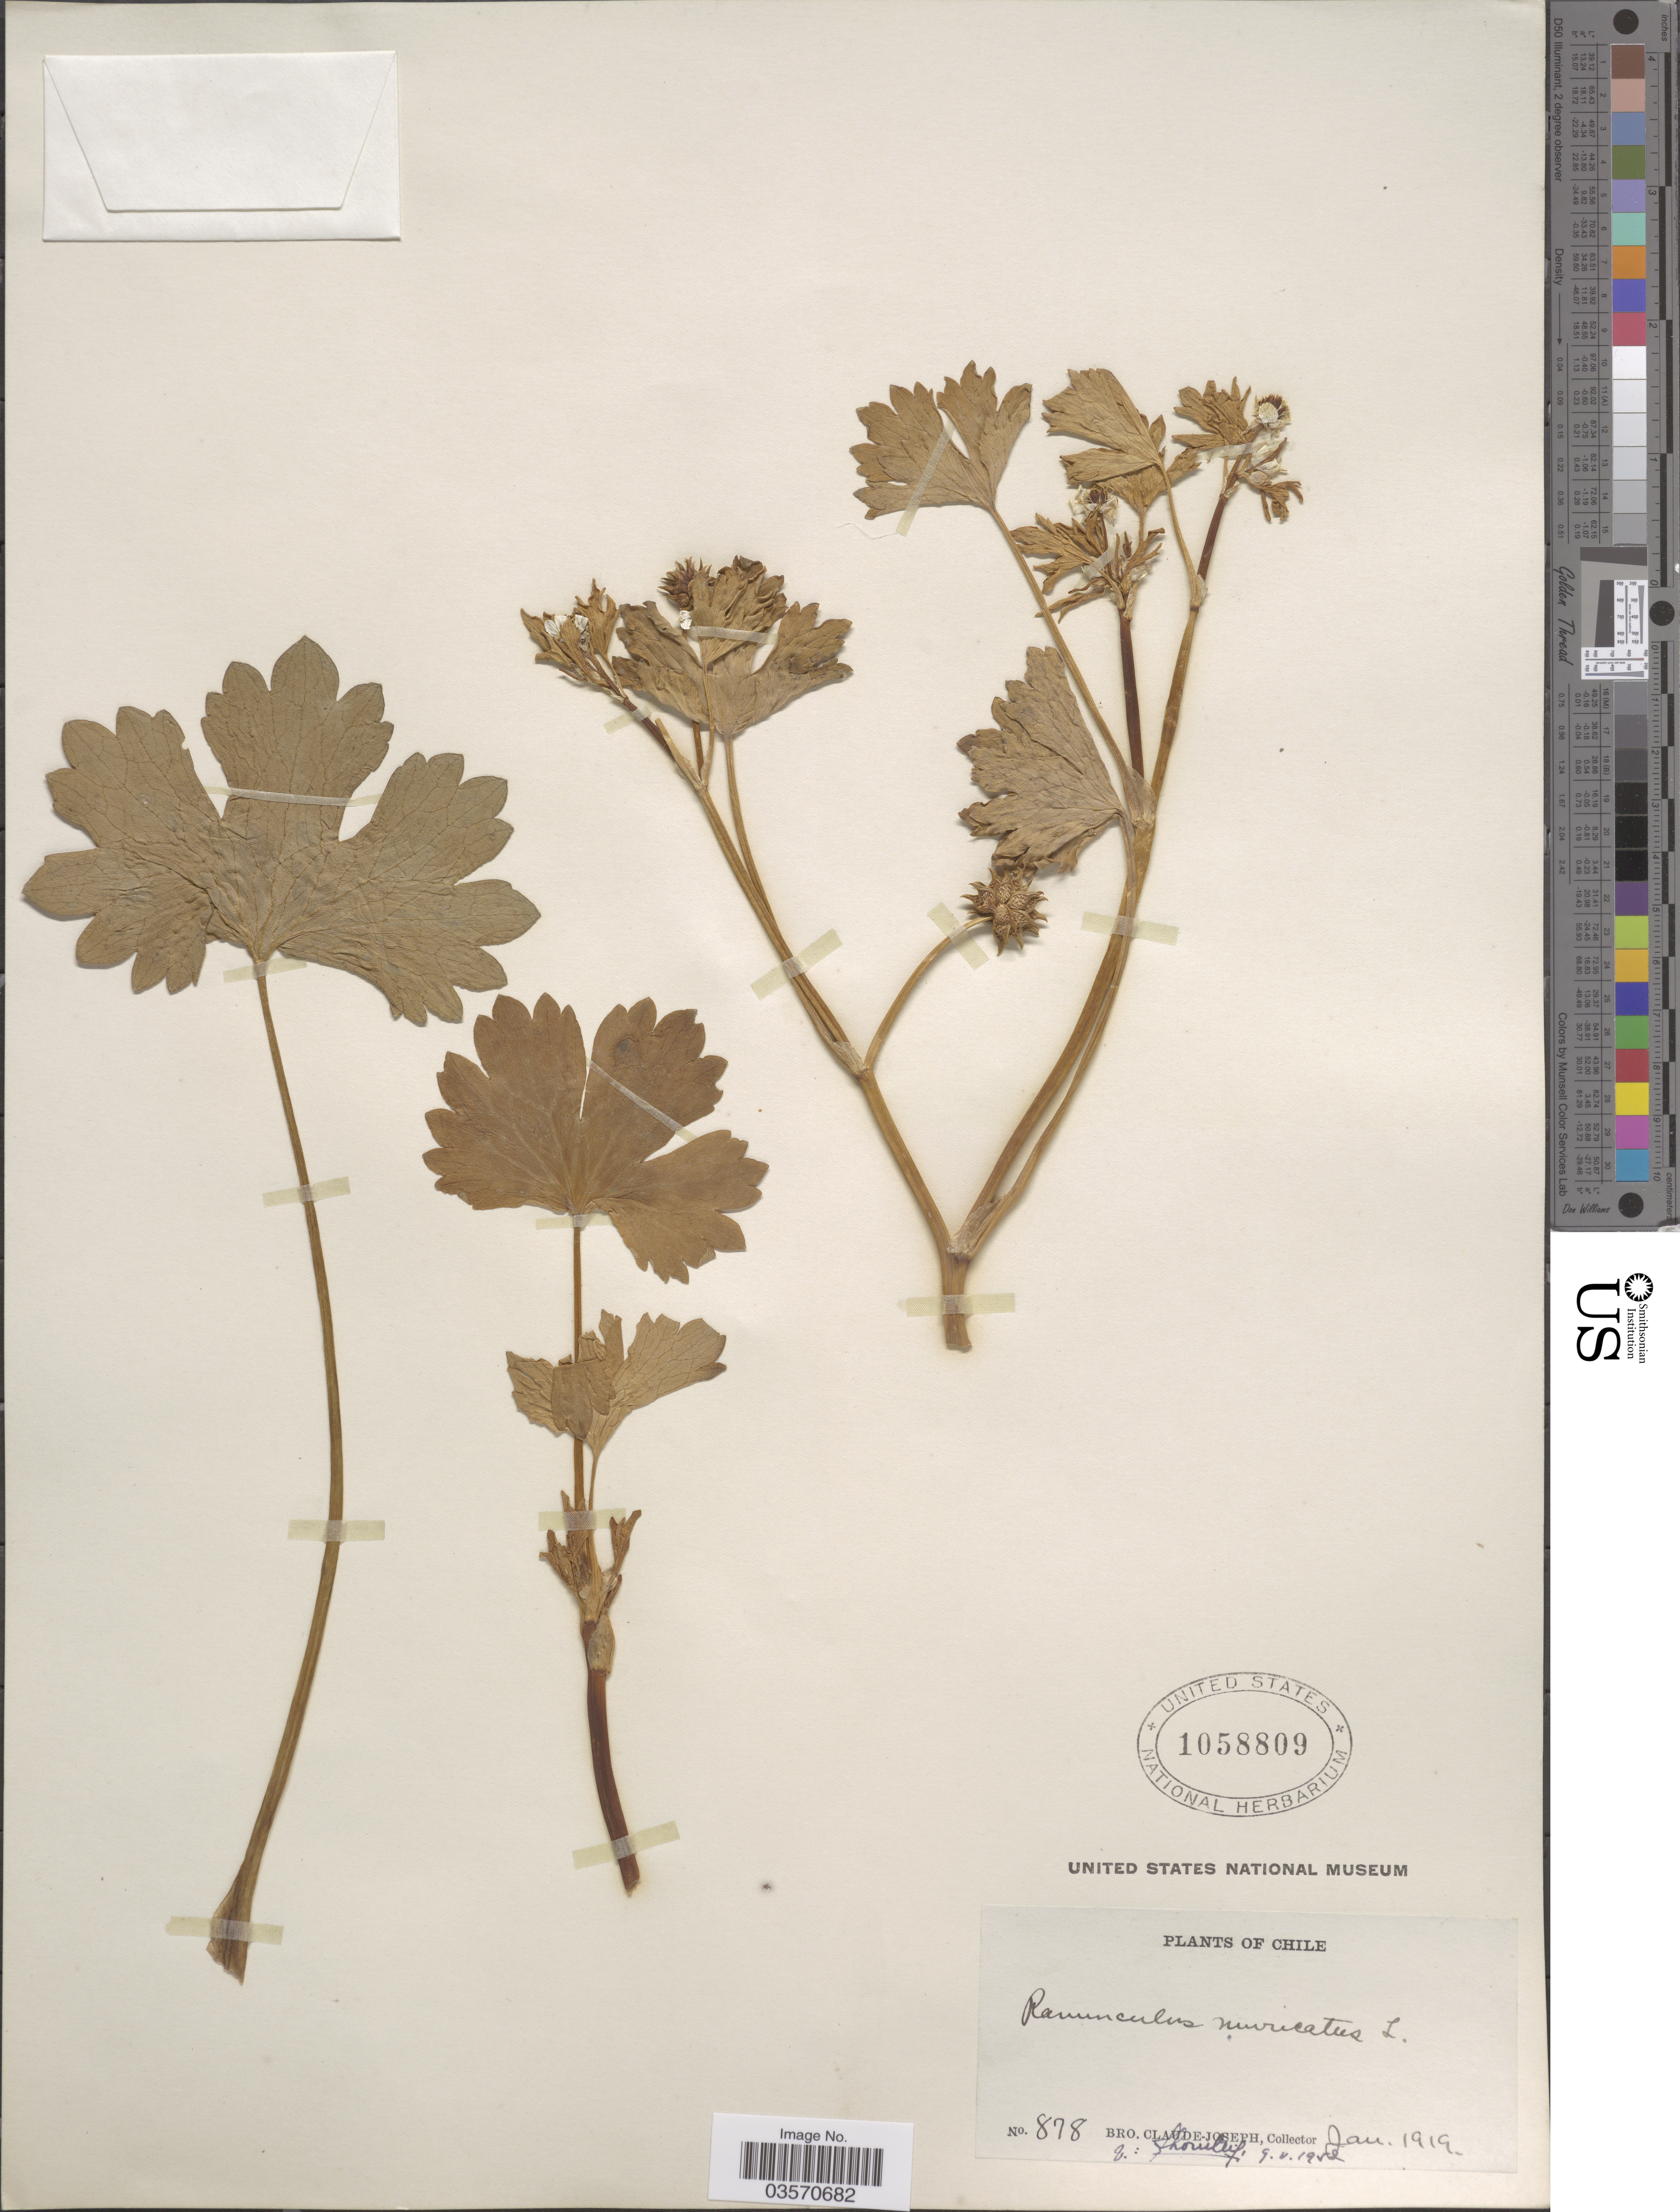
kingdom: Plantae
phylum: Tracheophyta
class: Magnoliopsida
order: Ranunculales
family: Ranunculaceae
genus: Ranunculus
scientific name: Ranunculus muricatus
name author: L.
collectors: Bro. Claude-Joseph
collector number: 878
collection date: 1919-01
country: Chile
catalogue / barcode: US 1058809